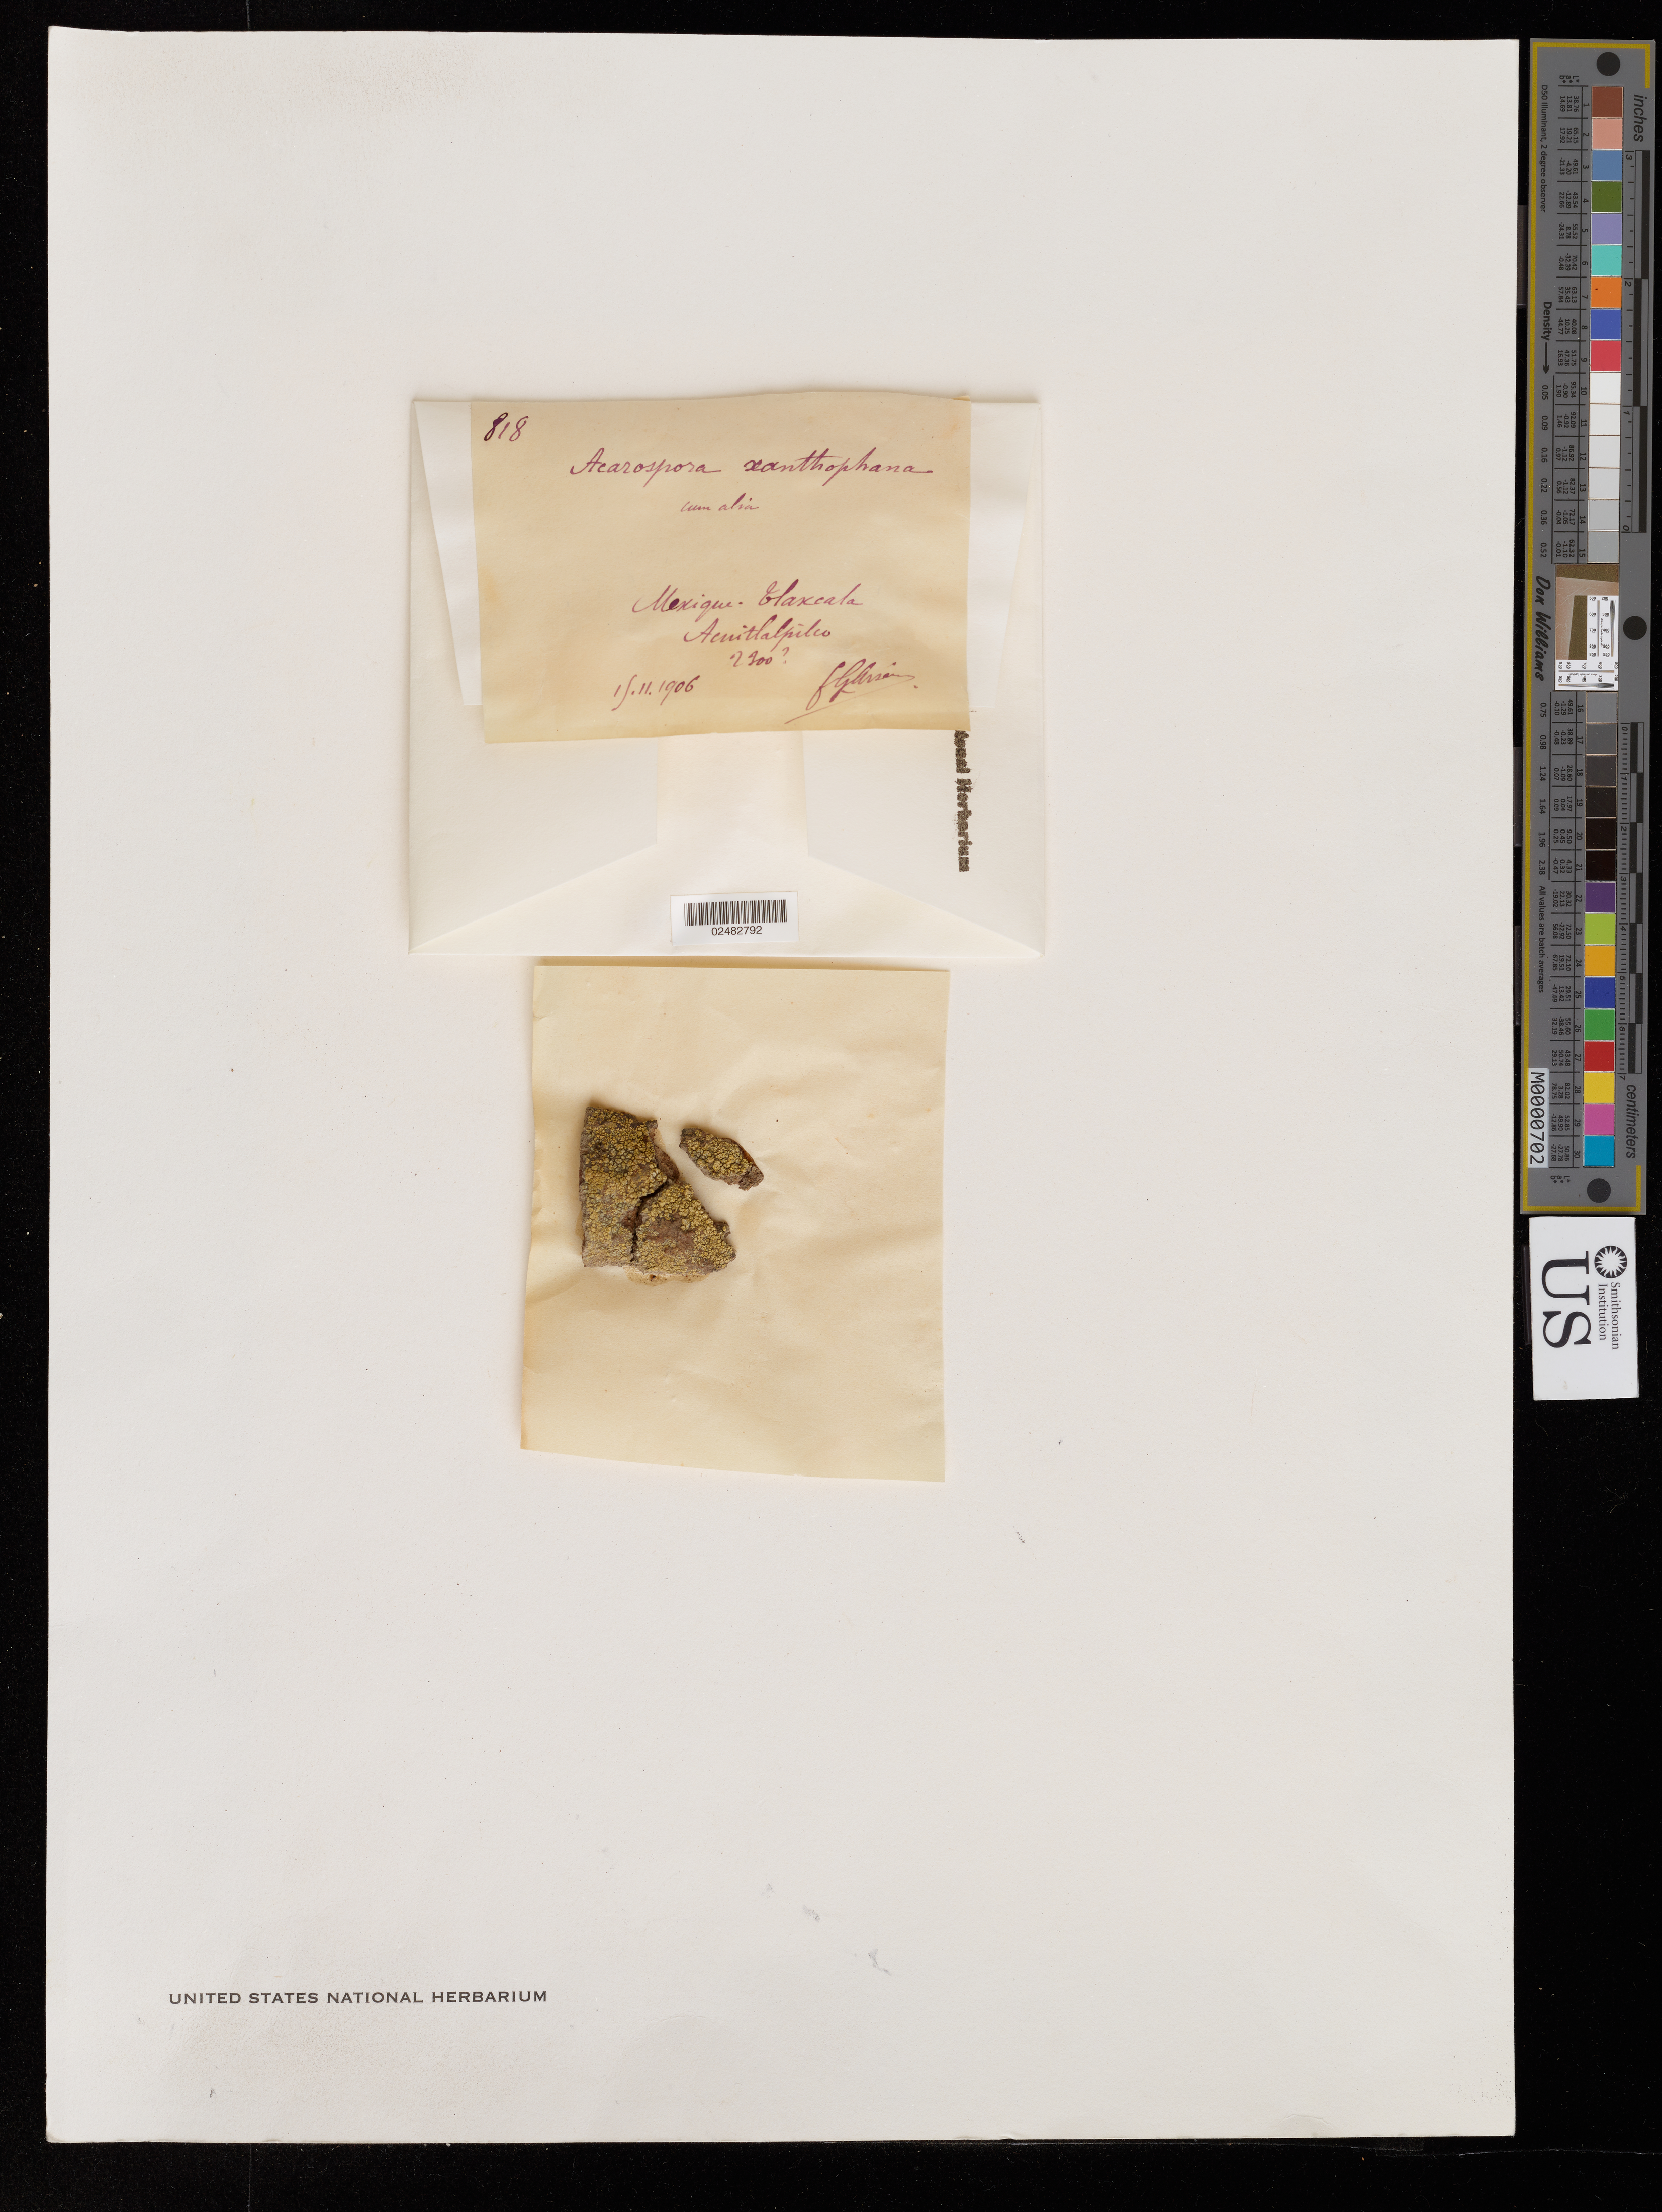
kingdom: Fungi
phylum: Ascomycota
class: Lecanoromycetes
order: Acarosporales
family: Acarosporaceae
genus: Acarospora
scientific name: Acarospora sp.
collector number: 818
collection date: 1906-11-15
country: Mexico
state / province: Tlaxcala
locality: Acuitlapilco.